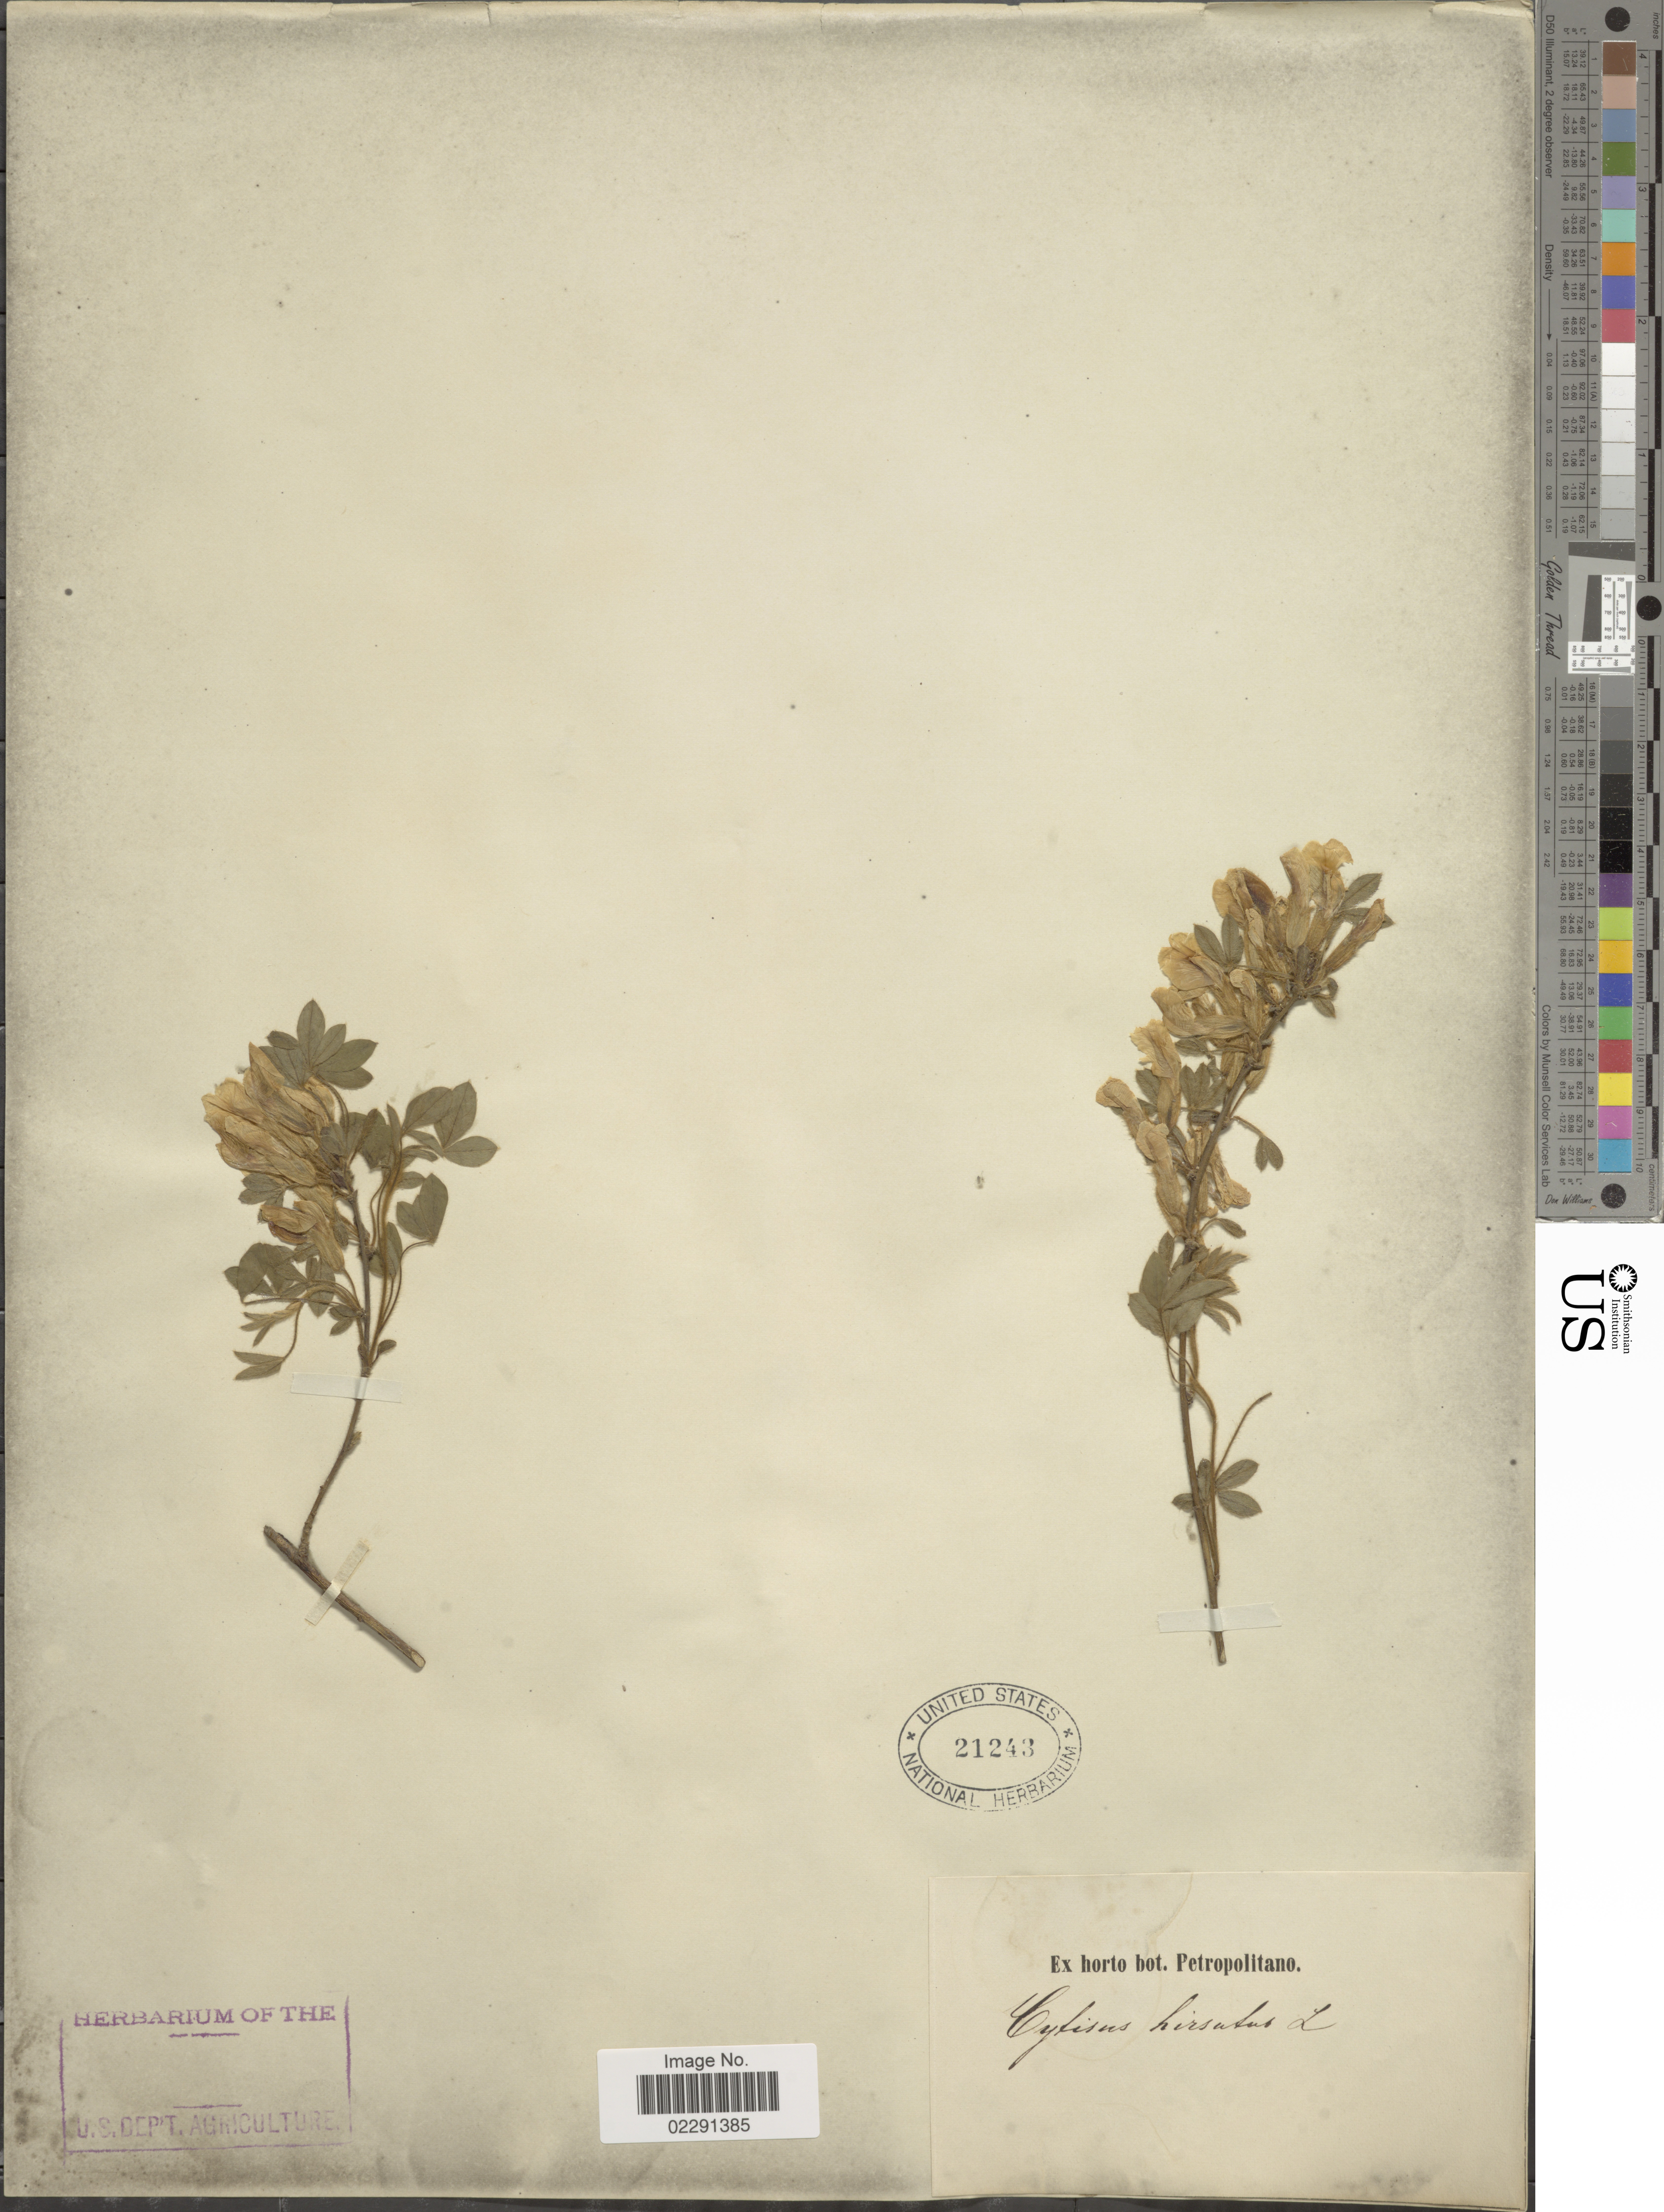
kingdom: Plantae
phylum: Tracheophyta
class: Magnoliopsida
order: Fabales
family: Fabaceae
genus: Cytisus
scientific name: Cytisus hirsutus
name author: L.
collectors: ex Horto Bot. Petropolitano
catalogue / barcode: US 21243